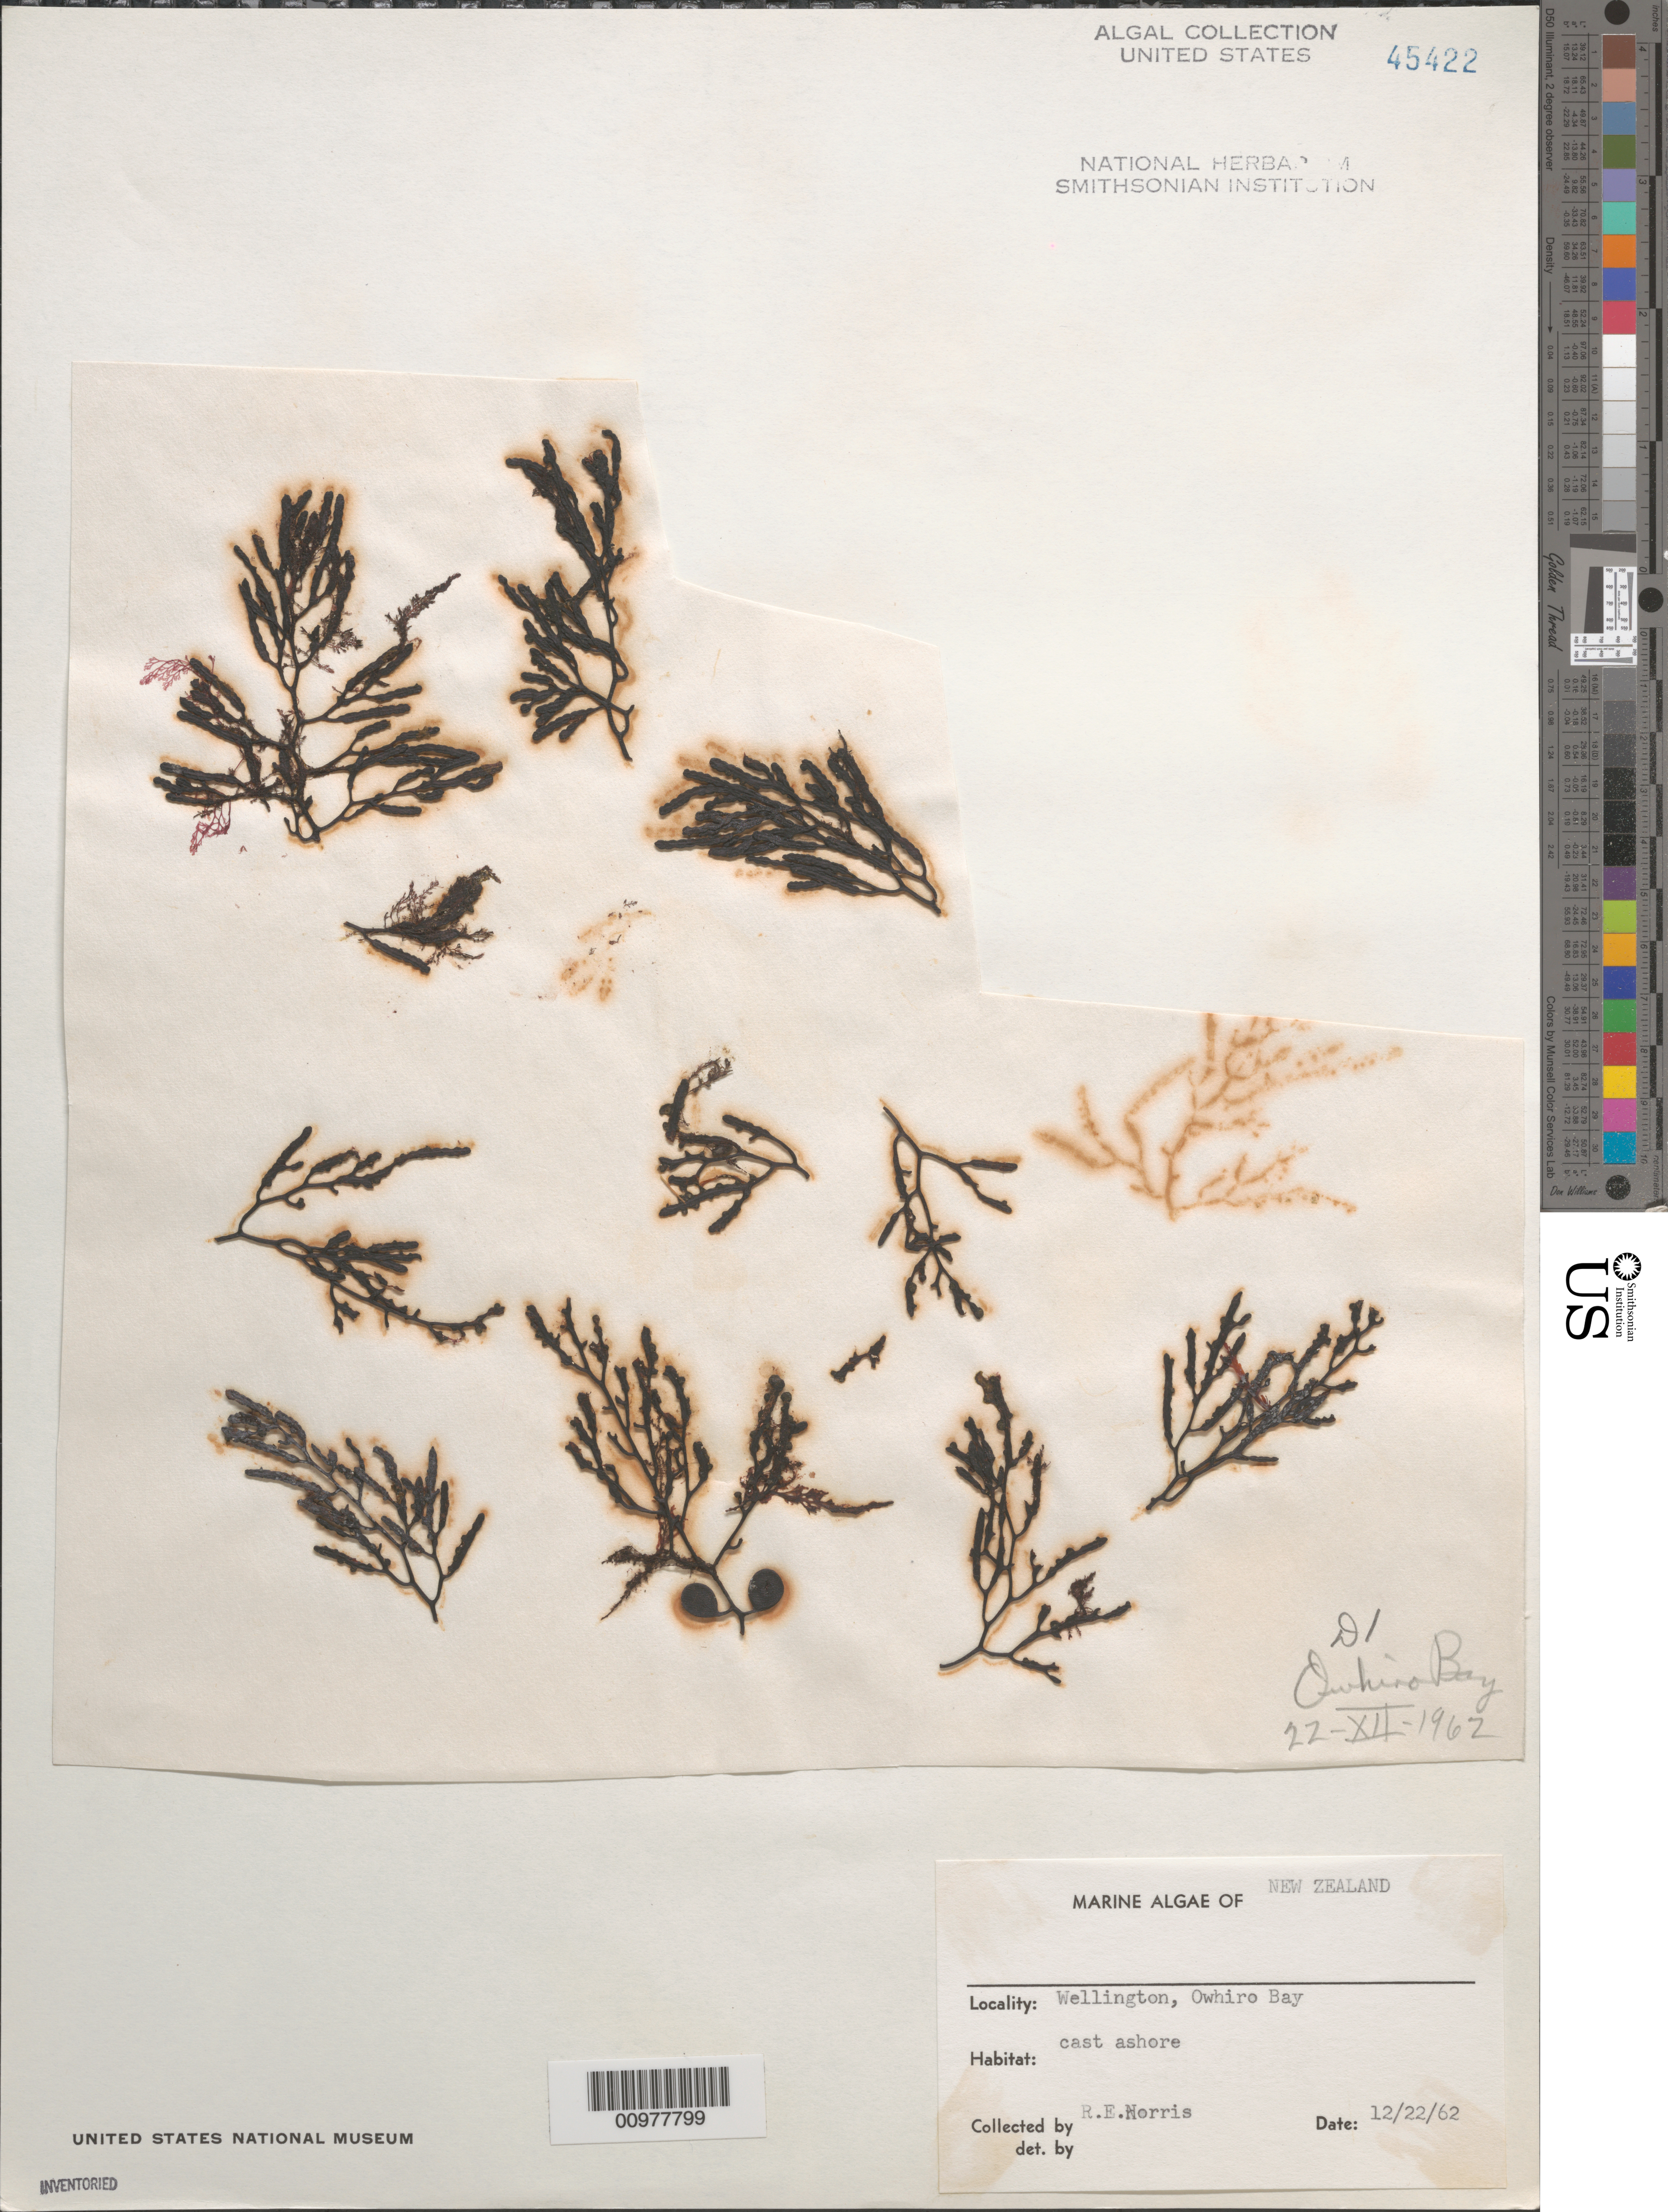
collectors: R. E. Norris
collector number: D-1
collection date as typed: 22 Dec 1962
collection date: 1962-12-22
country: New Zealand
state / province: Wellington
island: North Island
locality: Wellington, Owhiro Bay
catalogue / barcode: US 45422